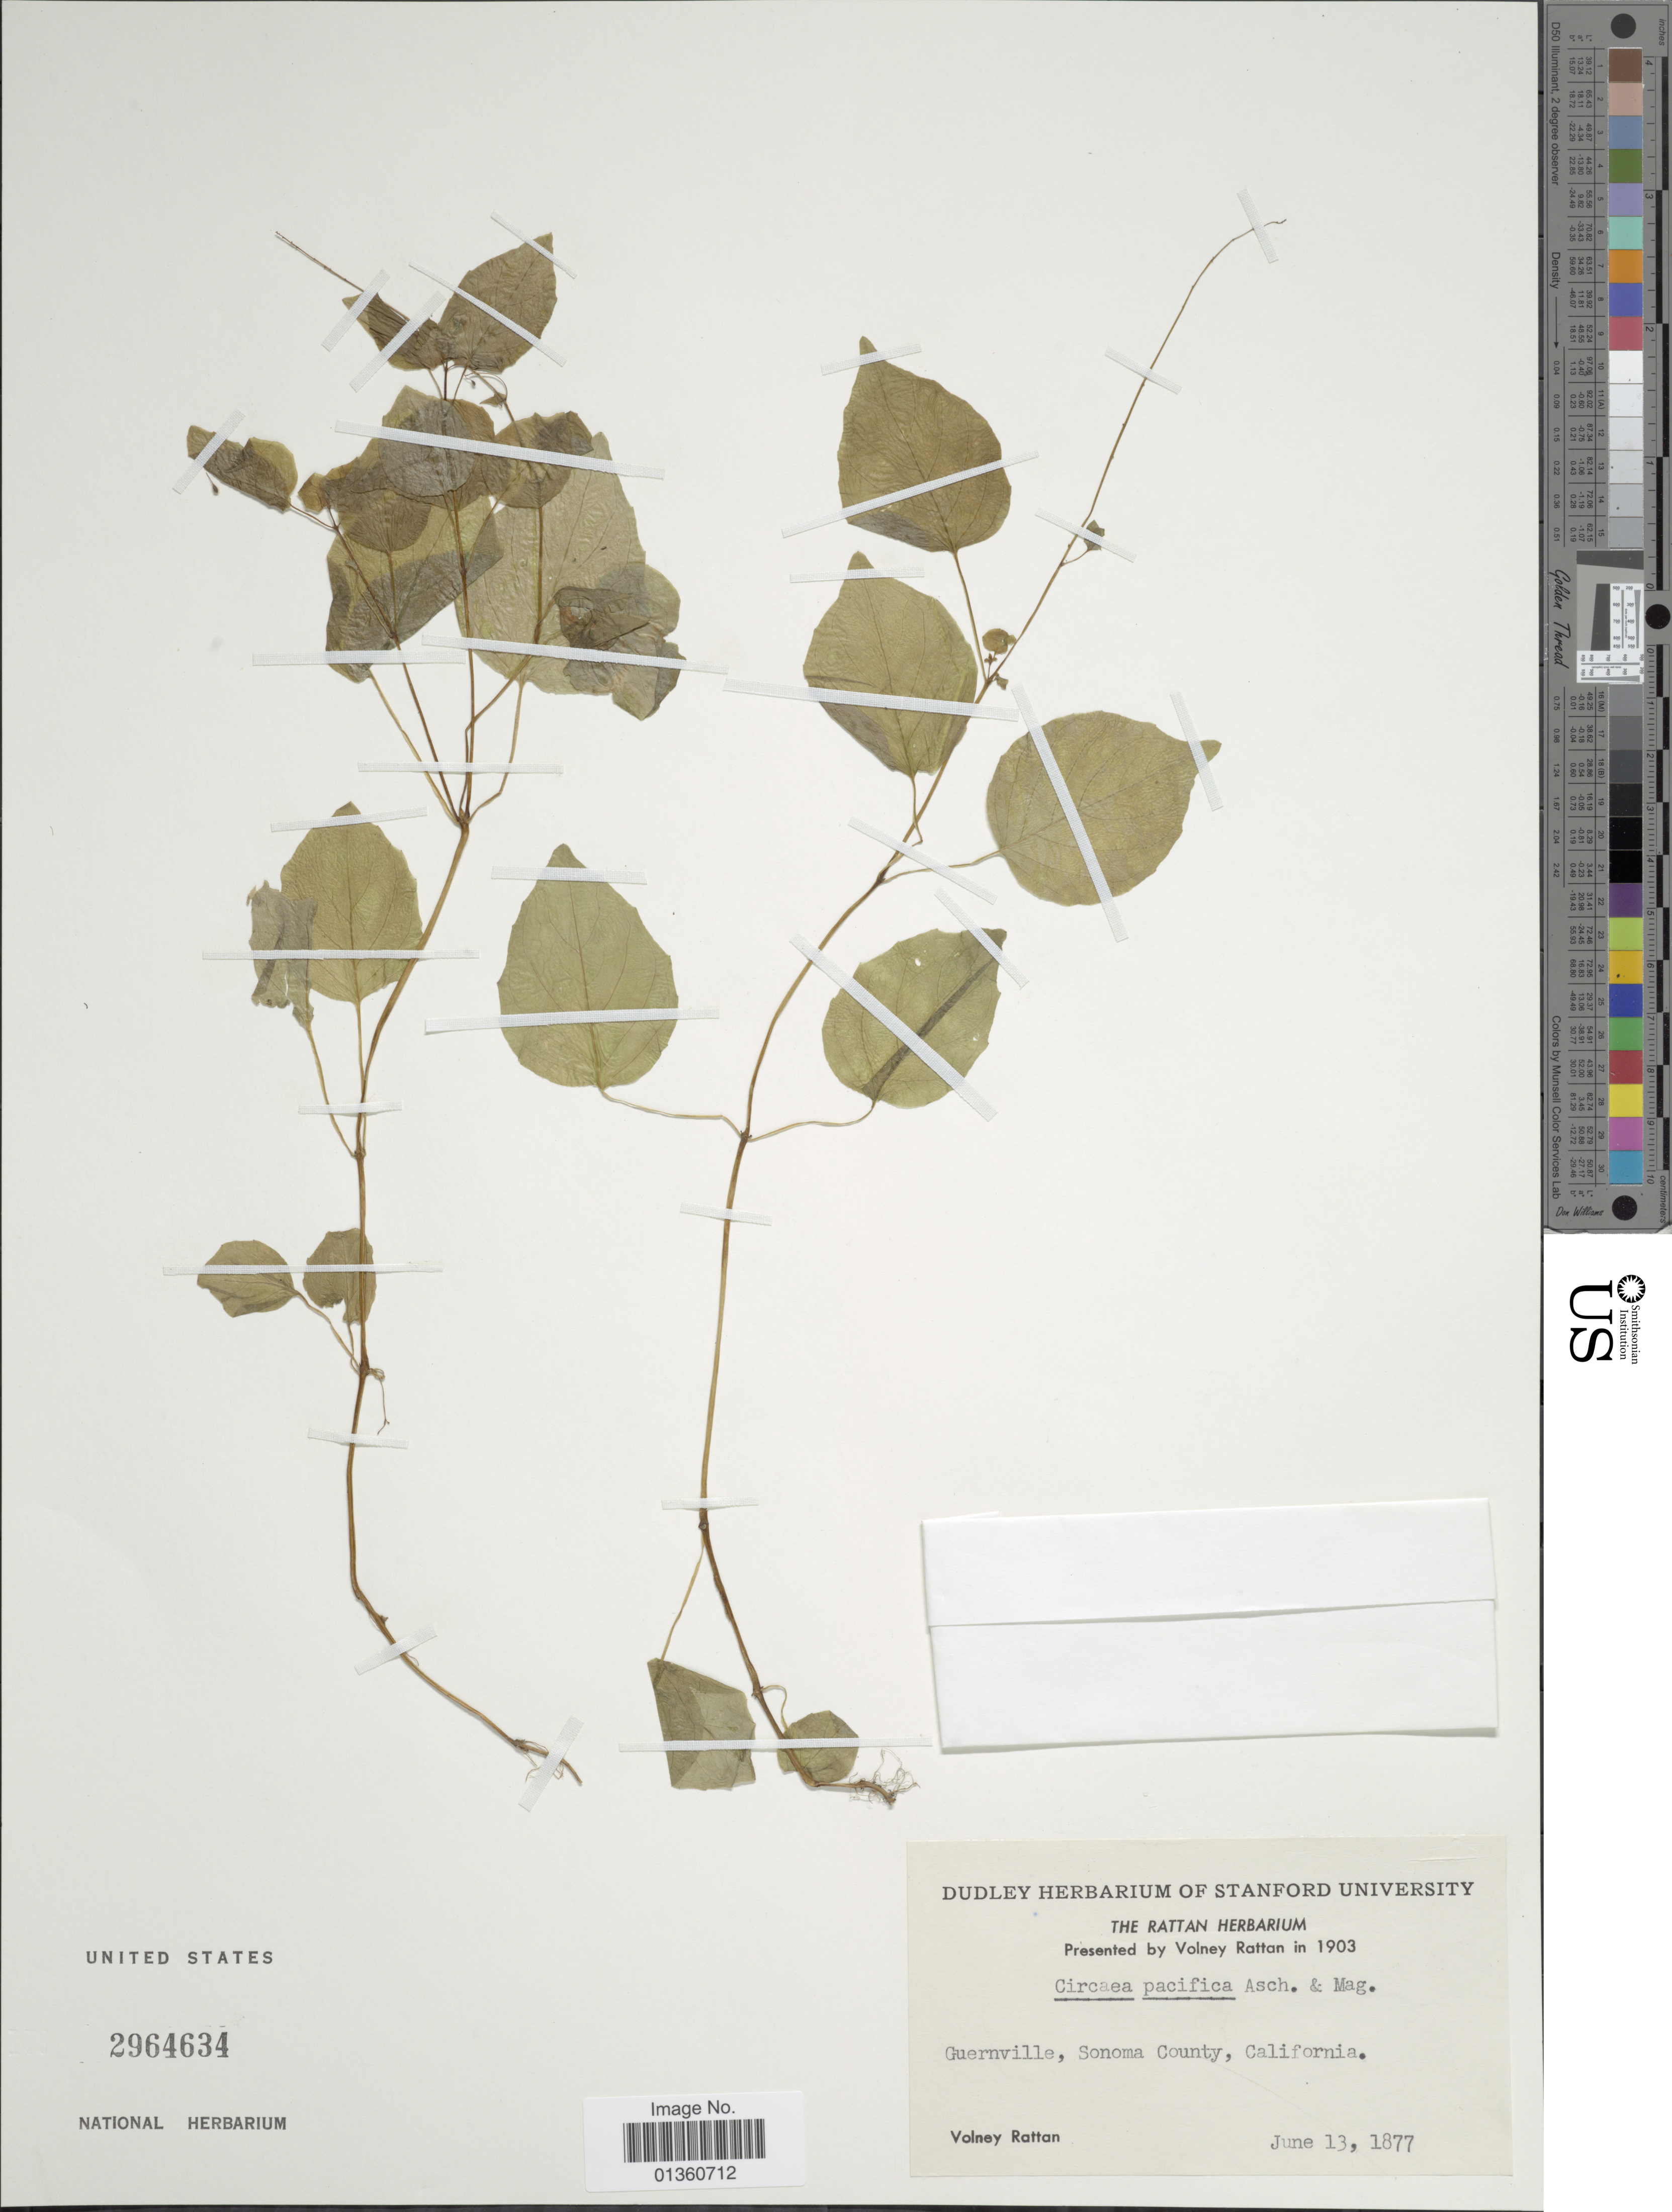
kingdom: Plantae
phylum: Tracheophyta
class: Magnoliopsida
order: Myrtales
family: Onagraceae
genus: Circaea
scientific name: Circaea pacifica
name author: Asch. & Magnus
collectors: V. Rattan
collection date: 1877-06-13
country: United States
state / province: California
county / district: Sonoma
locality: Guernville, Sonoma County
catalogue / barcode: US 2964634